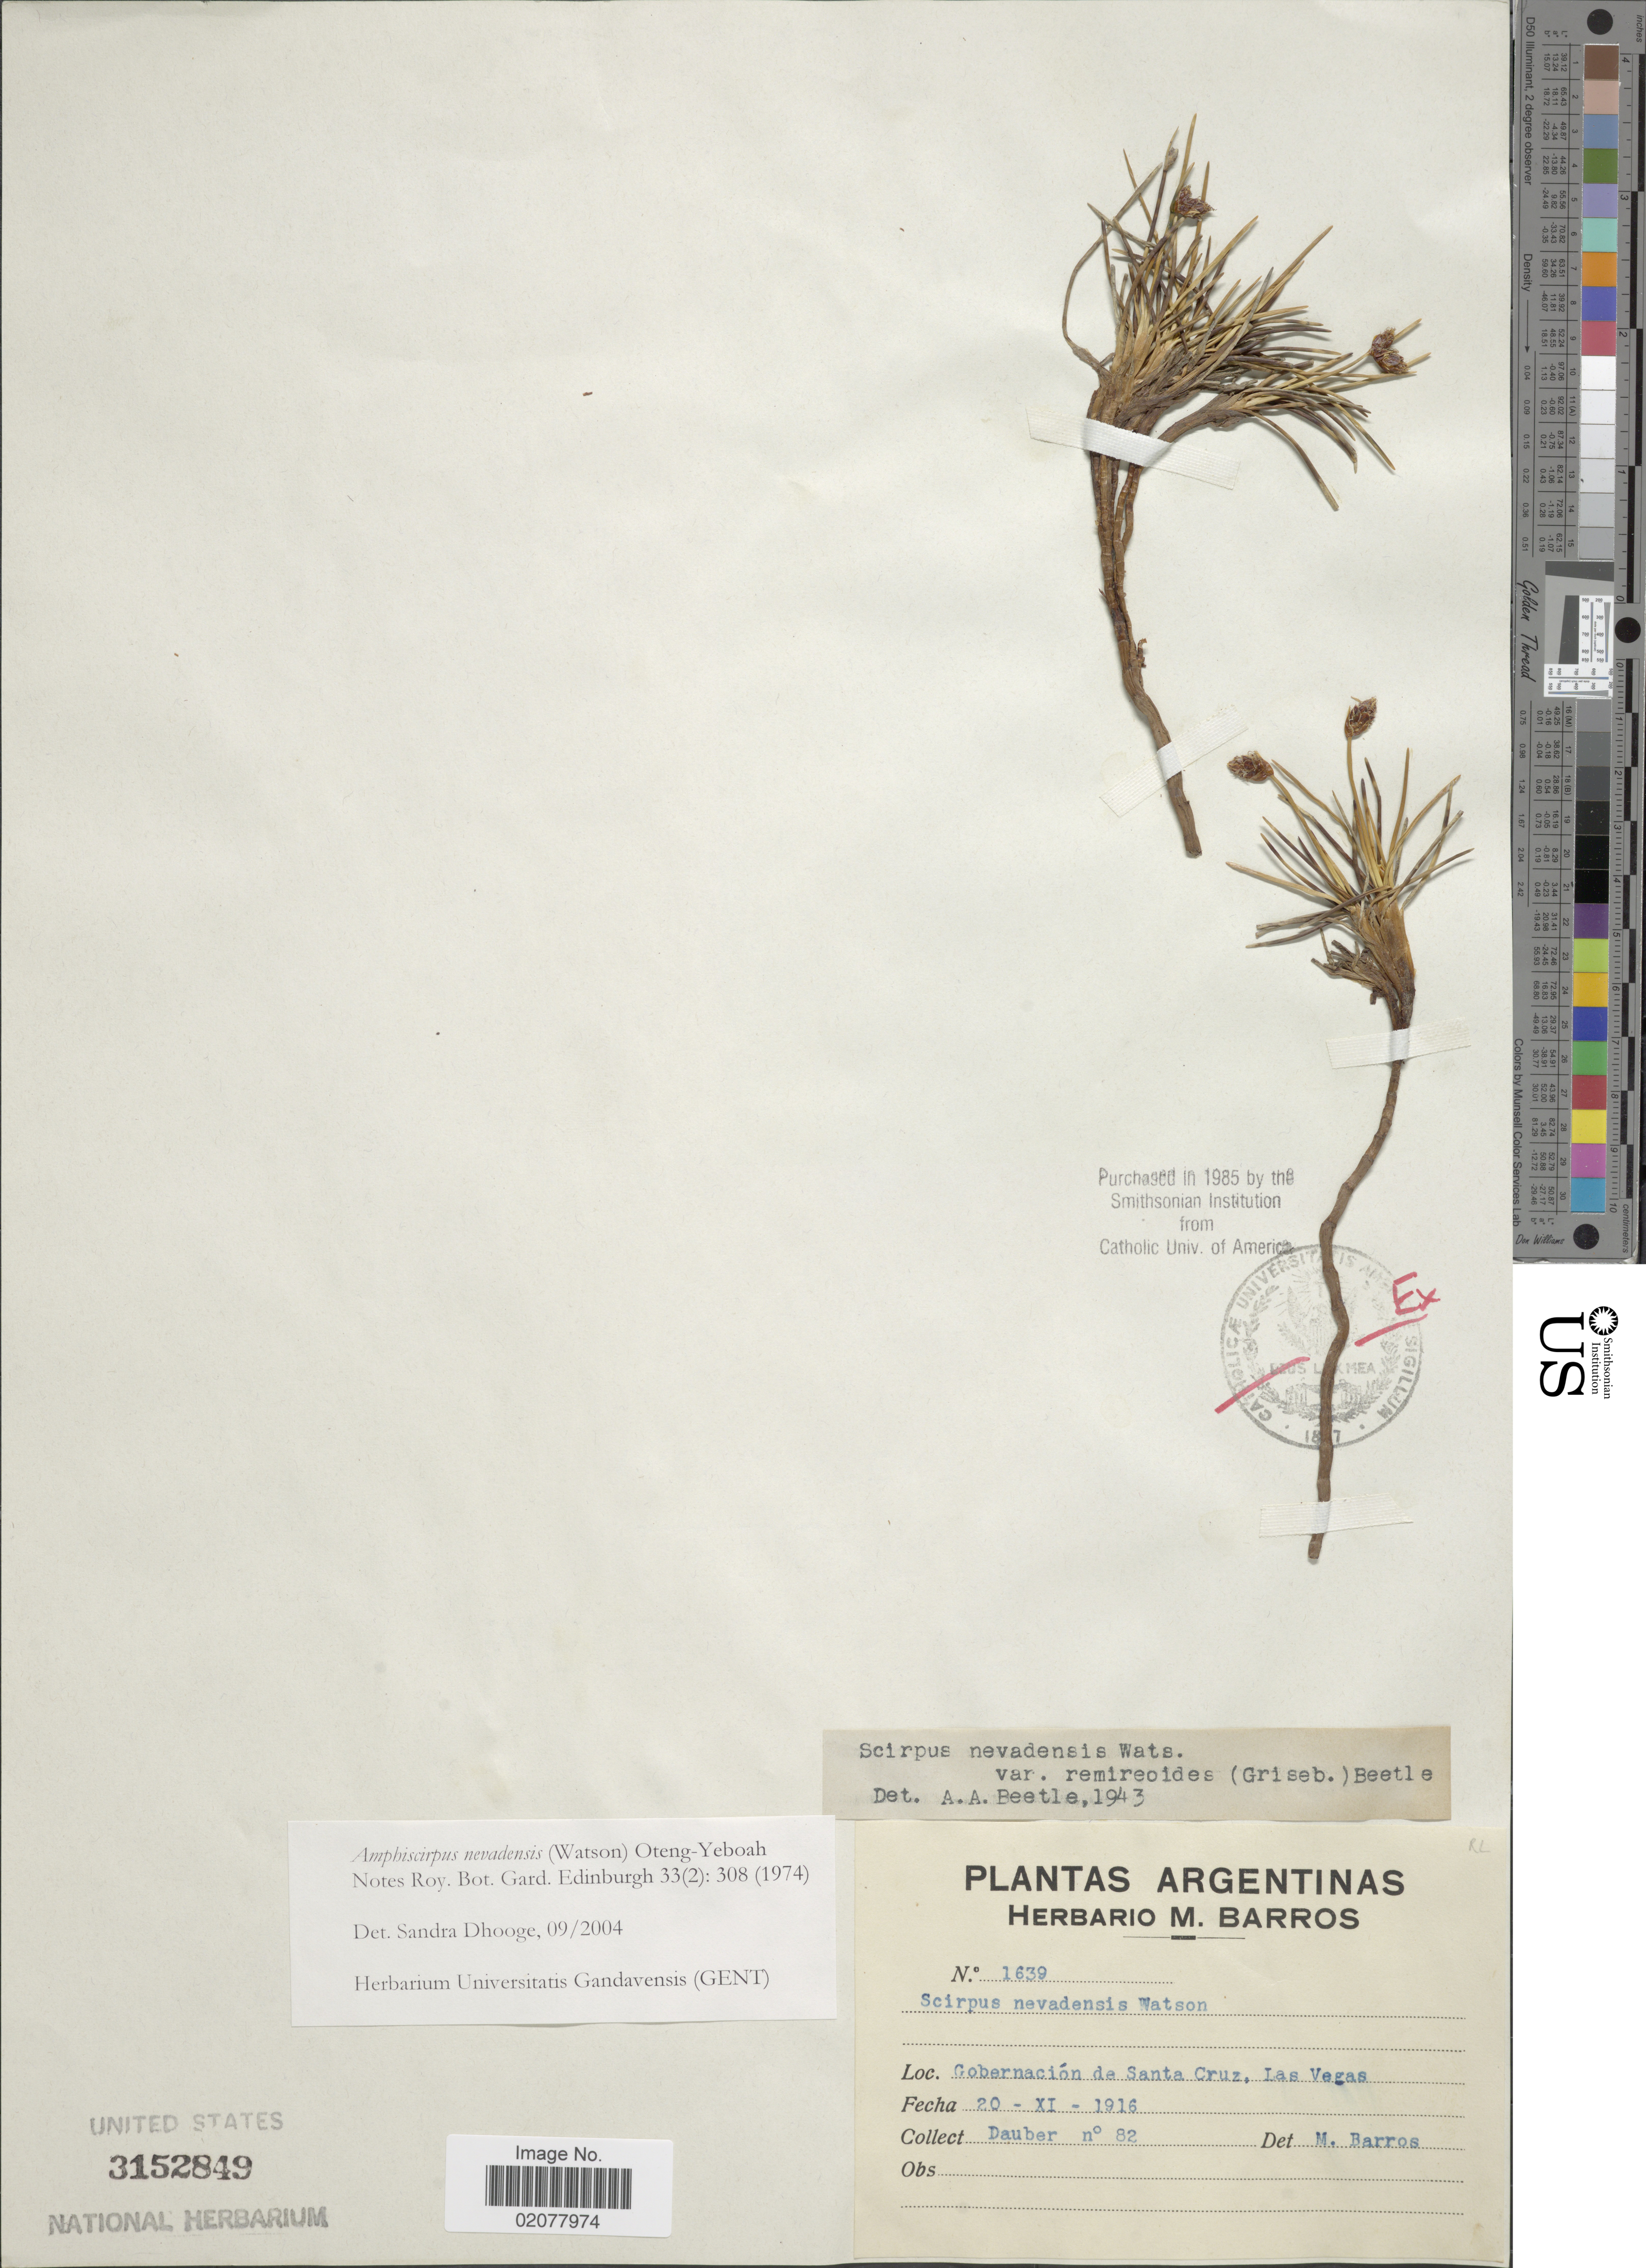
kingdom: Plantae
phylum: Tracheophyta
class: Liliopsida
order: Poales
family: Cyperaceae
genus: Amphiscirpus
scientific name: Amphiscirpus nevadensis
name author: (S. Watson) Oteng-Yeb.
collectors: Dauber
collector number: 82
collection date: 1916-11-20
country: Argentina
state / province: Santa Cruz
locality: Gobernación de Santa Cruz, Las Vegas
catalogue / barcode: US 3152849